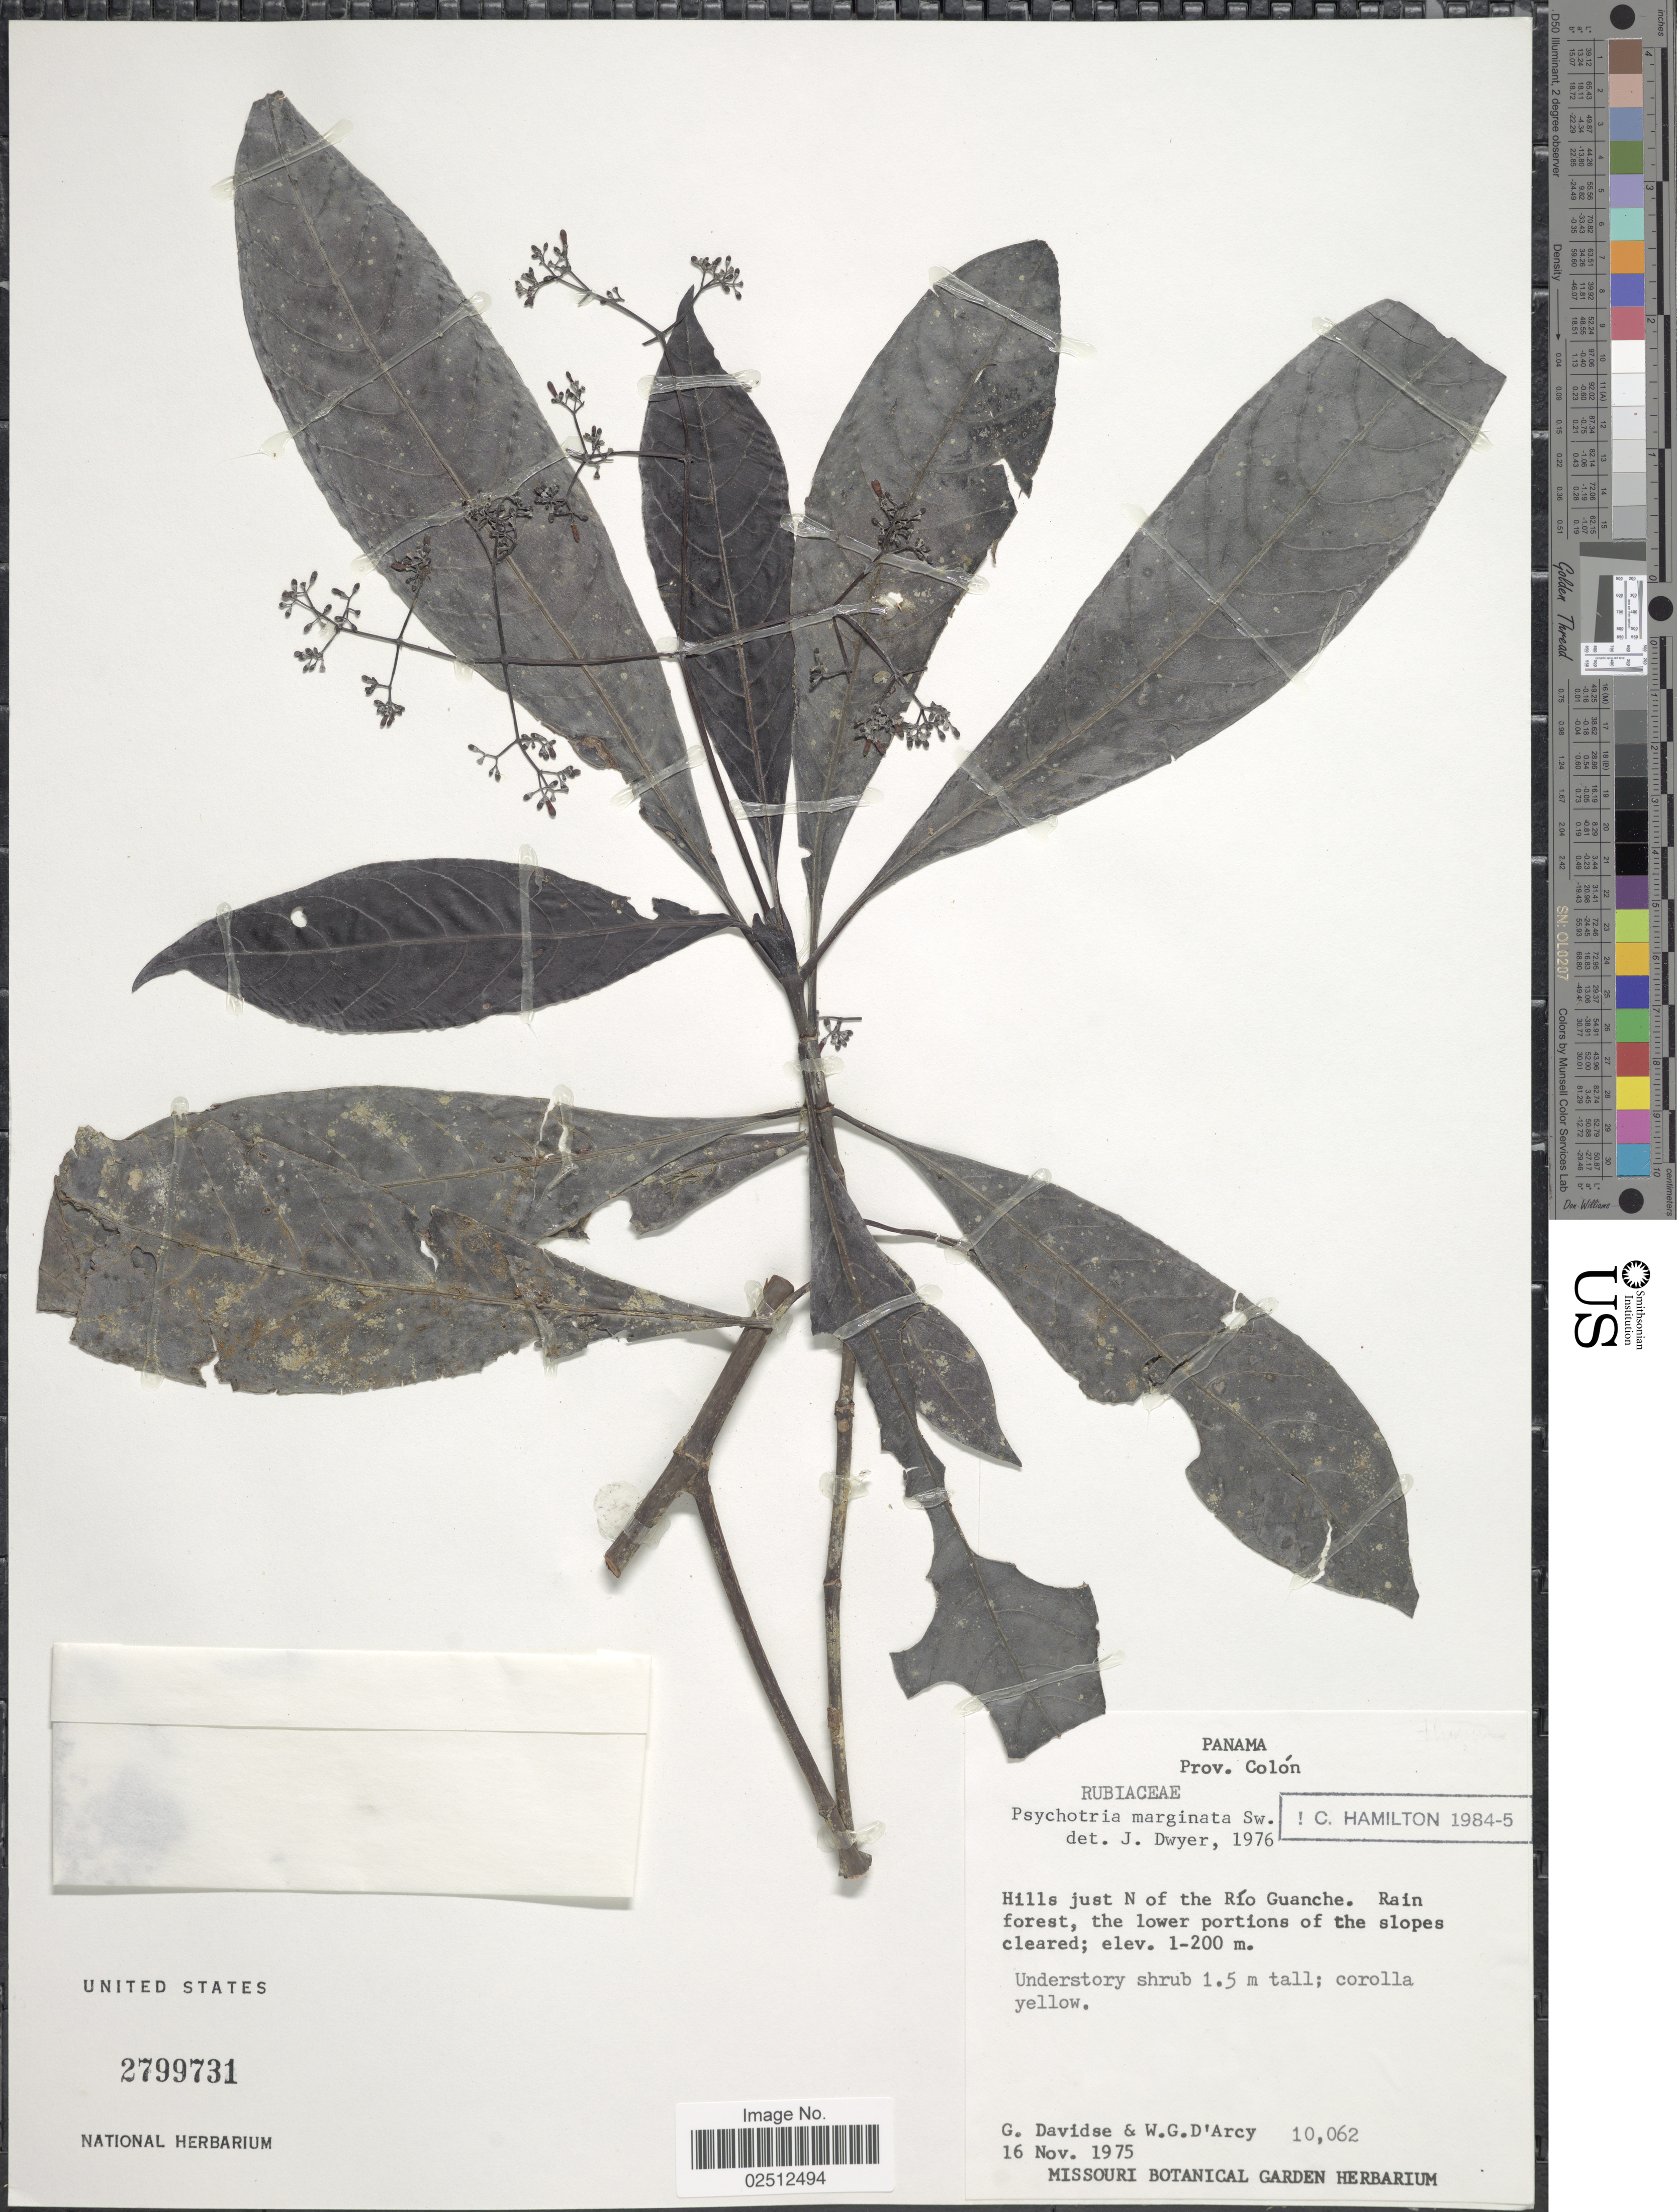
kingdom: Plantae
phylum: Tracheophyta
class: Magnoliopsida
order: Gentianales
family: Rubiaceae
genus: Psychotria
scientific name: Psychotria marginata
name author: Sw.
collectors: G. Davidse & W. G. D'Arcy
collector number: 10062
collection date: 1975-11-16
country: Panama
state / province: Colón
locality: Prov. Colon, Hills just N of the Rio Guanche, Rain forest, the lower portions of the slopes cleared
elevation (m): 100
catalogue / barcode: US 2799731